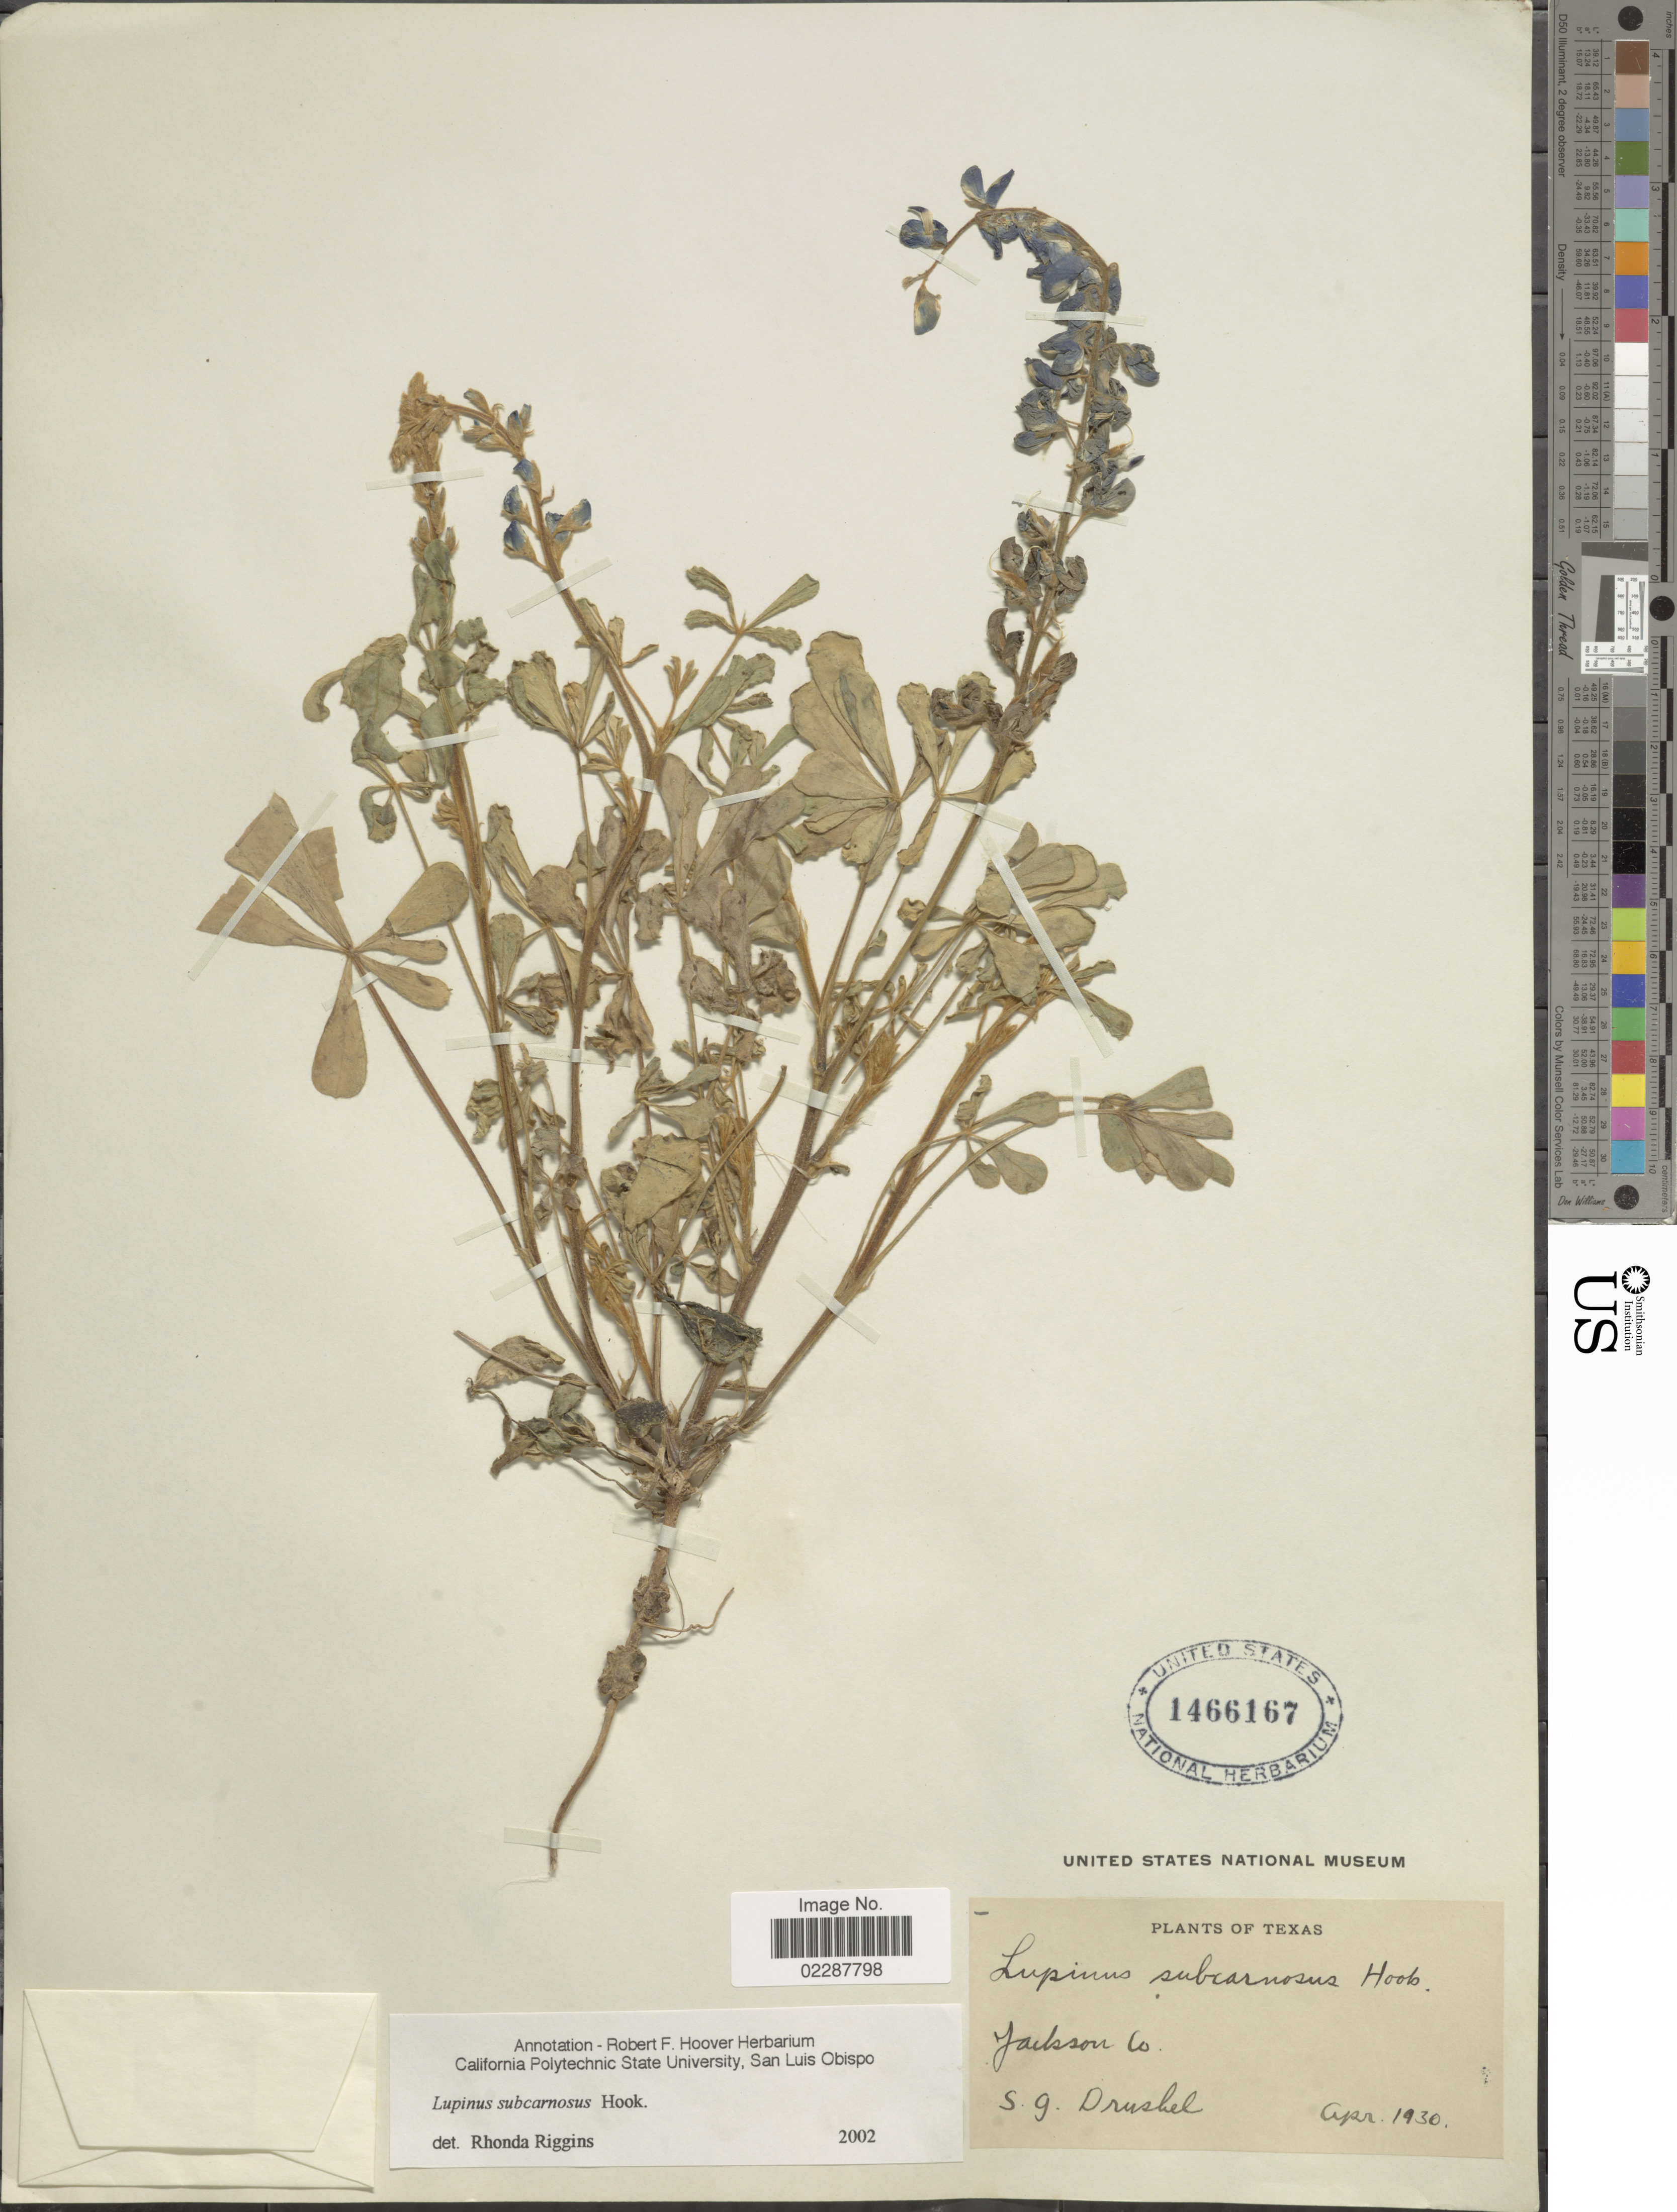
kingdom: Plantae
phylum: Tracheophyta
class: Magnoliopsida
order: Fabales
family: Fabaceae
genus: Lupinus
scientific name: Lupinus subcarnosus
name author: Hook.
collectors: S. Drushel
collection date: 1930-04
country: United States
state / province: Texas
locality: Jackson Co.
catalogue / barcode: US 1466167